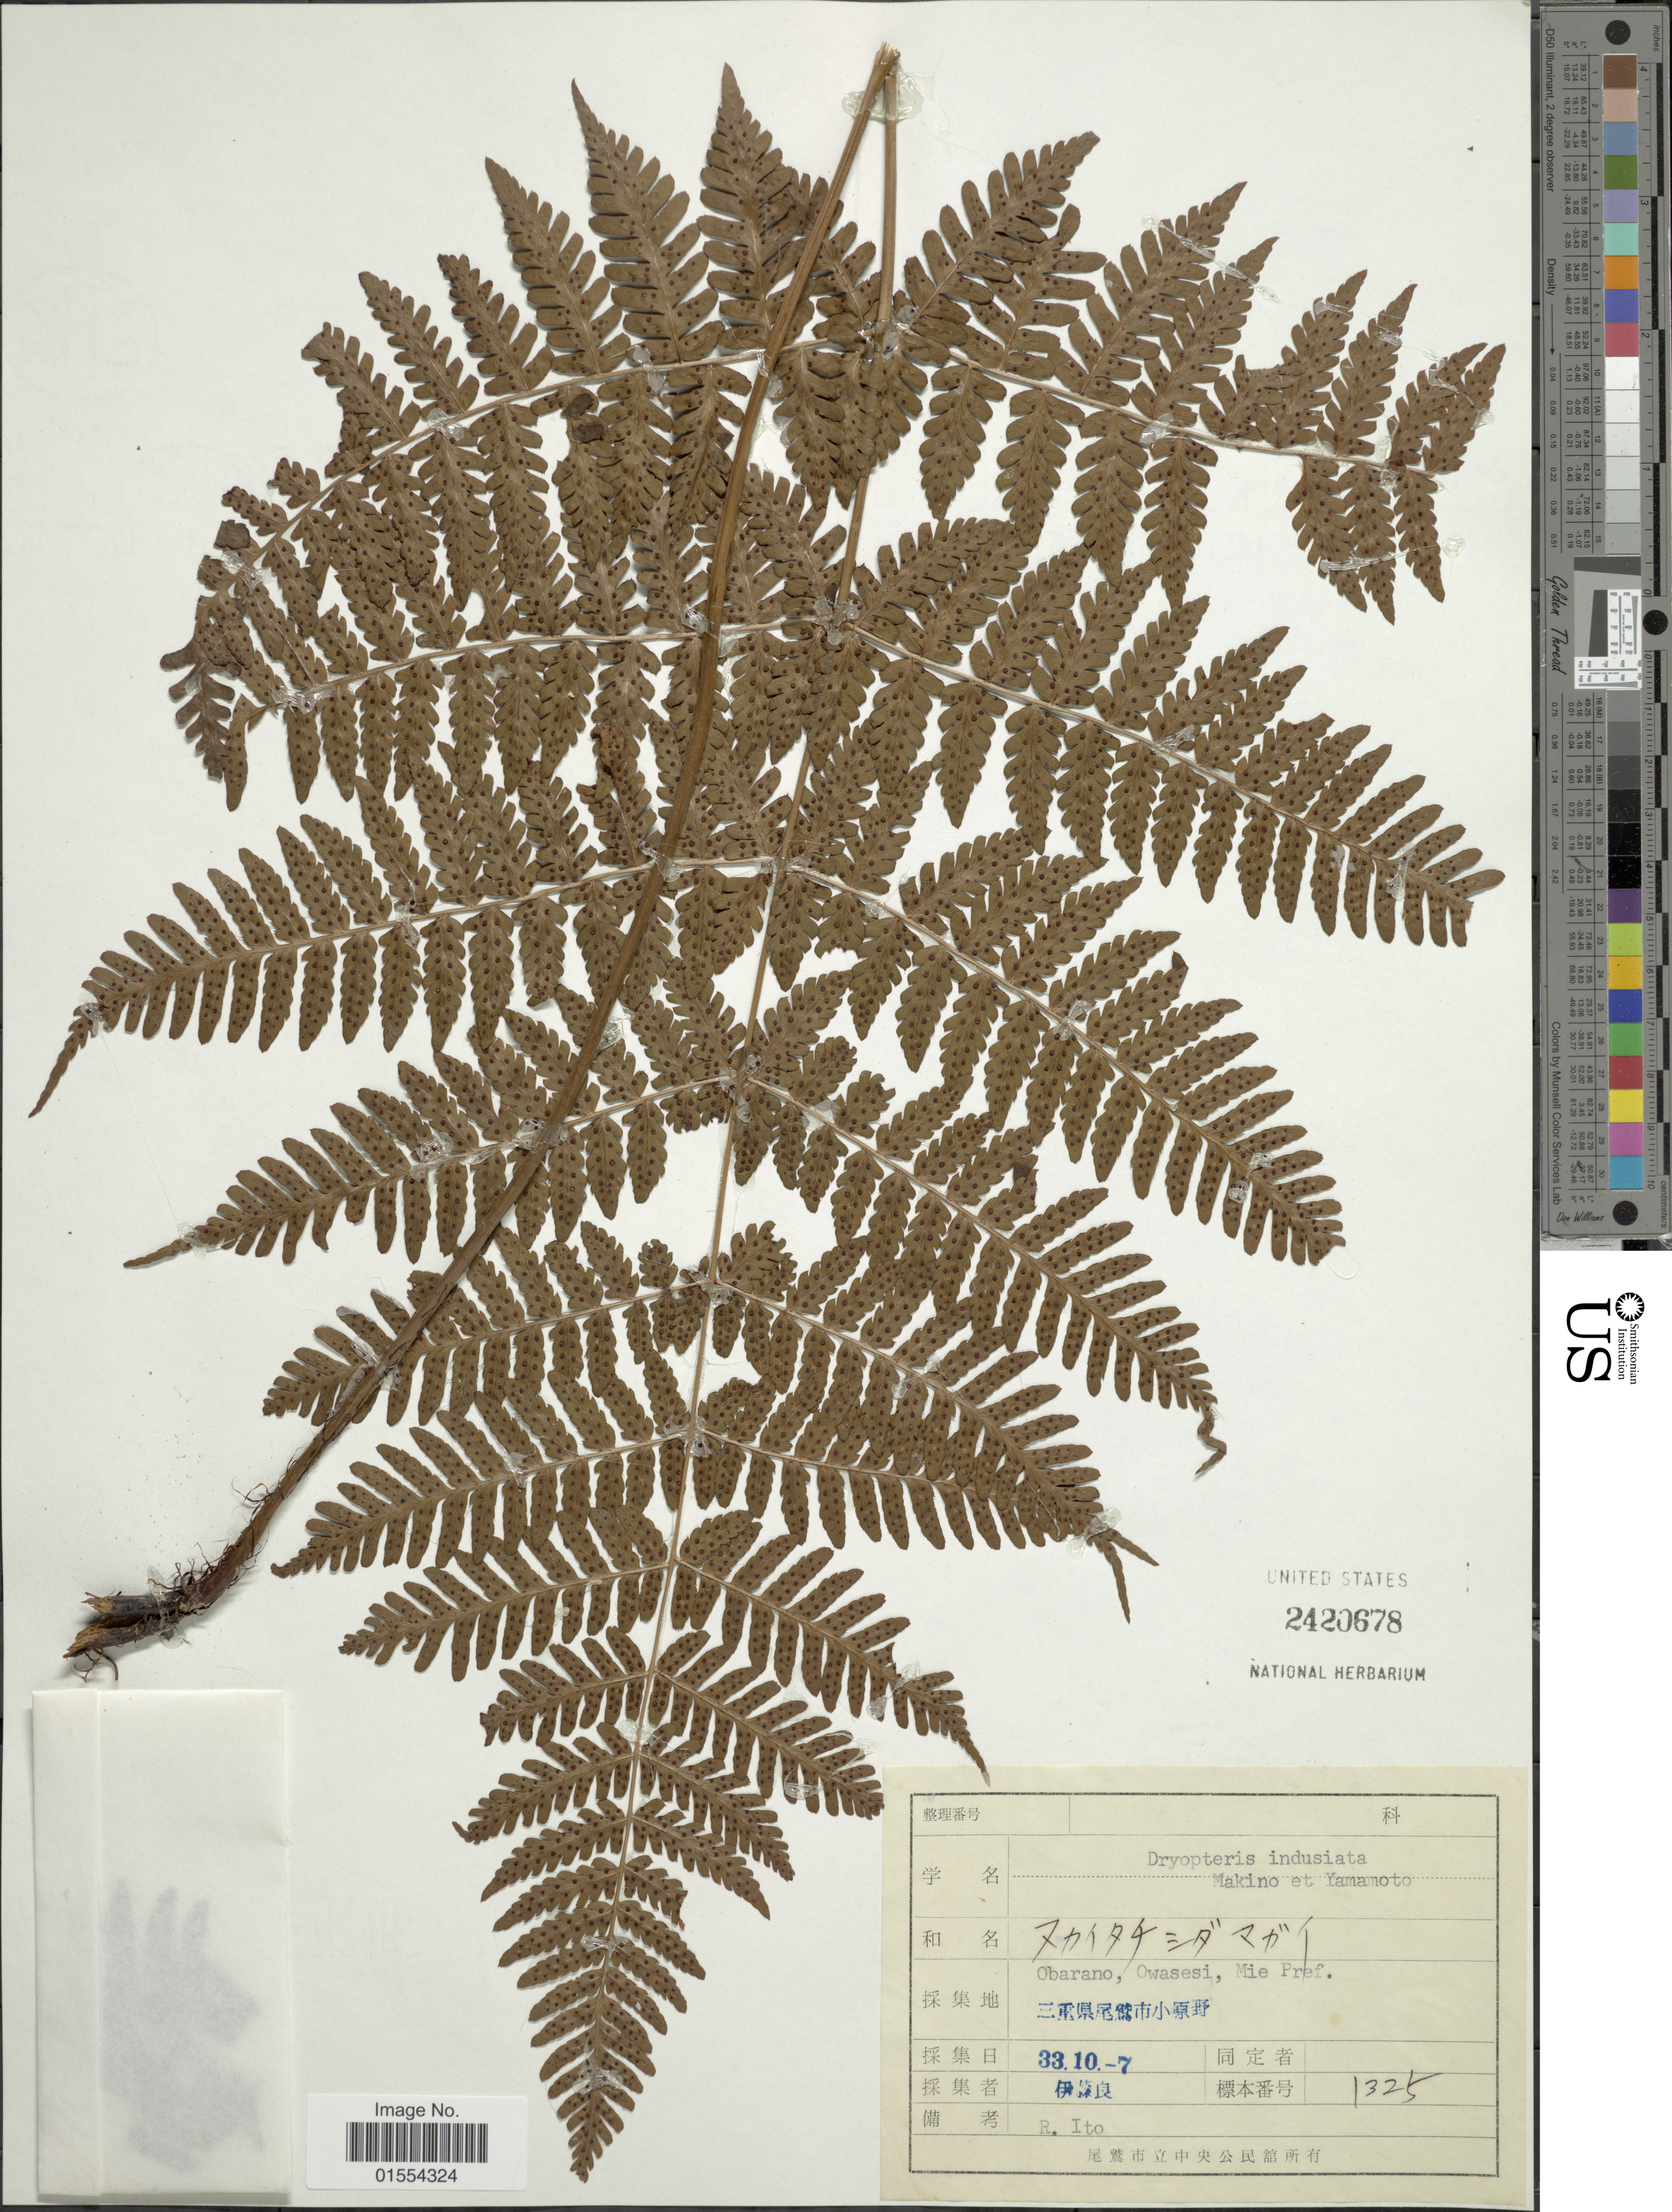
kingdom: Plantae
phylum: Tracheophyta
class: Polypodiopsida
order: Polypodiales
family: Dryopteridaceae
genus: Dryopteris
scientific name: Dryopteris indusiata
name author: (Makino) Makino & Yamam.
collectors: R. Ito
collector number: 1325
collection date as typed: Transcribed d/m/y: 7/10/33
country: Japan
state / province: Mie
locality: Obarano, Owasesi, Mie Pref.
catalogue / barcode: US 2420678